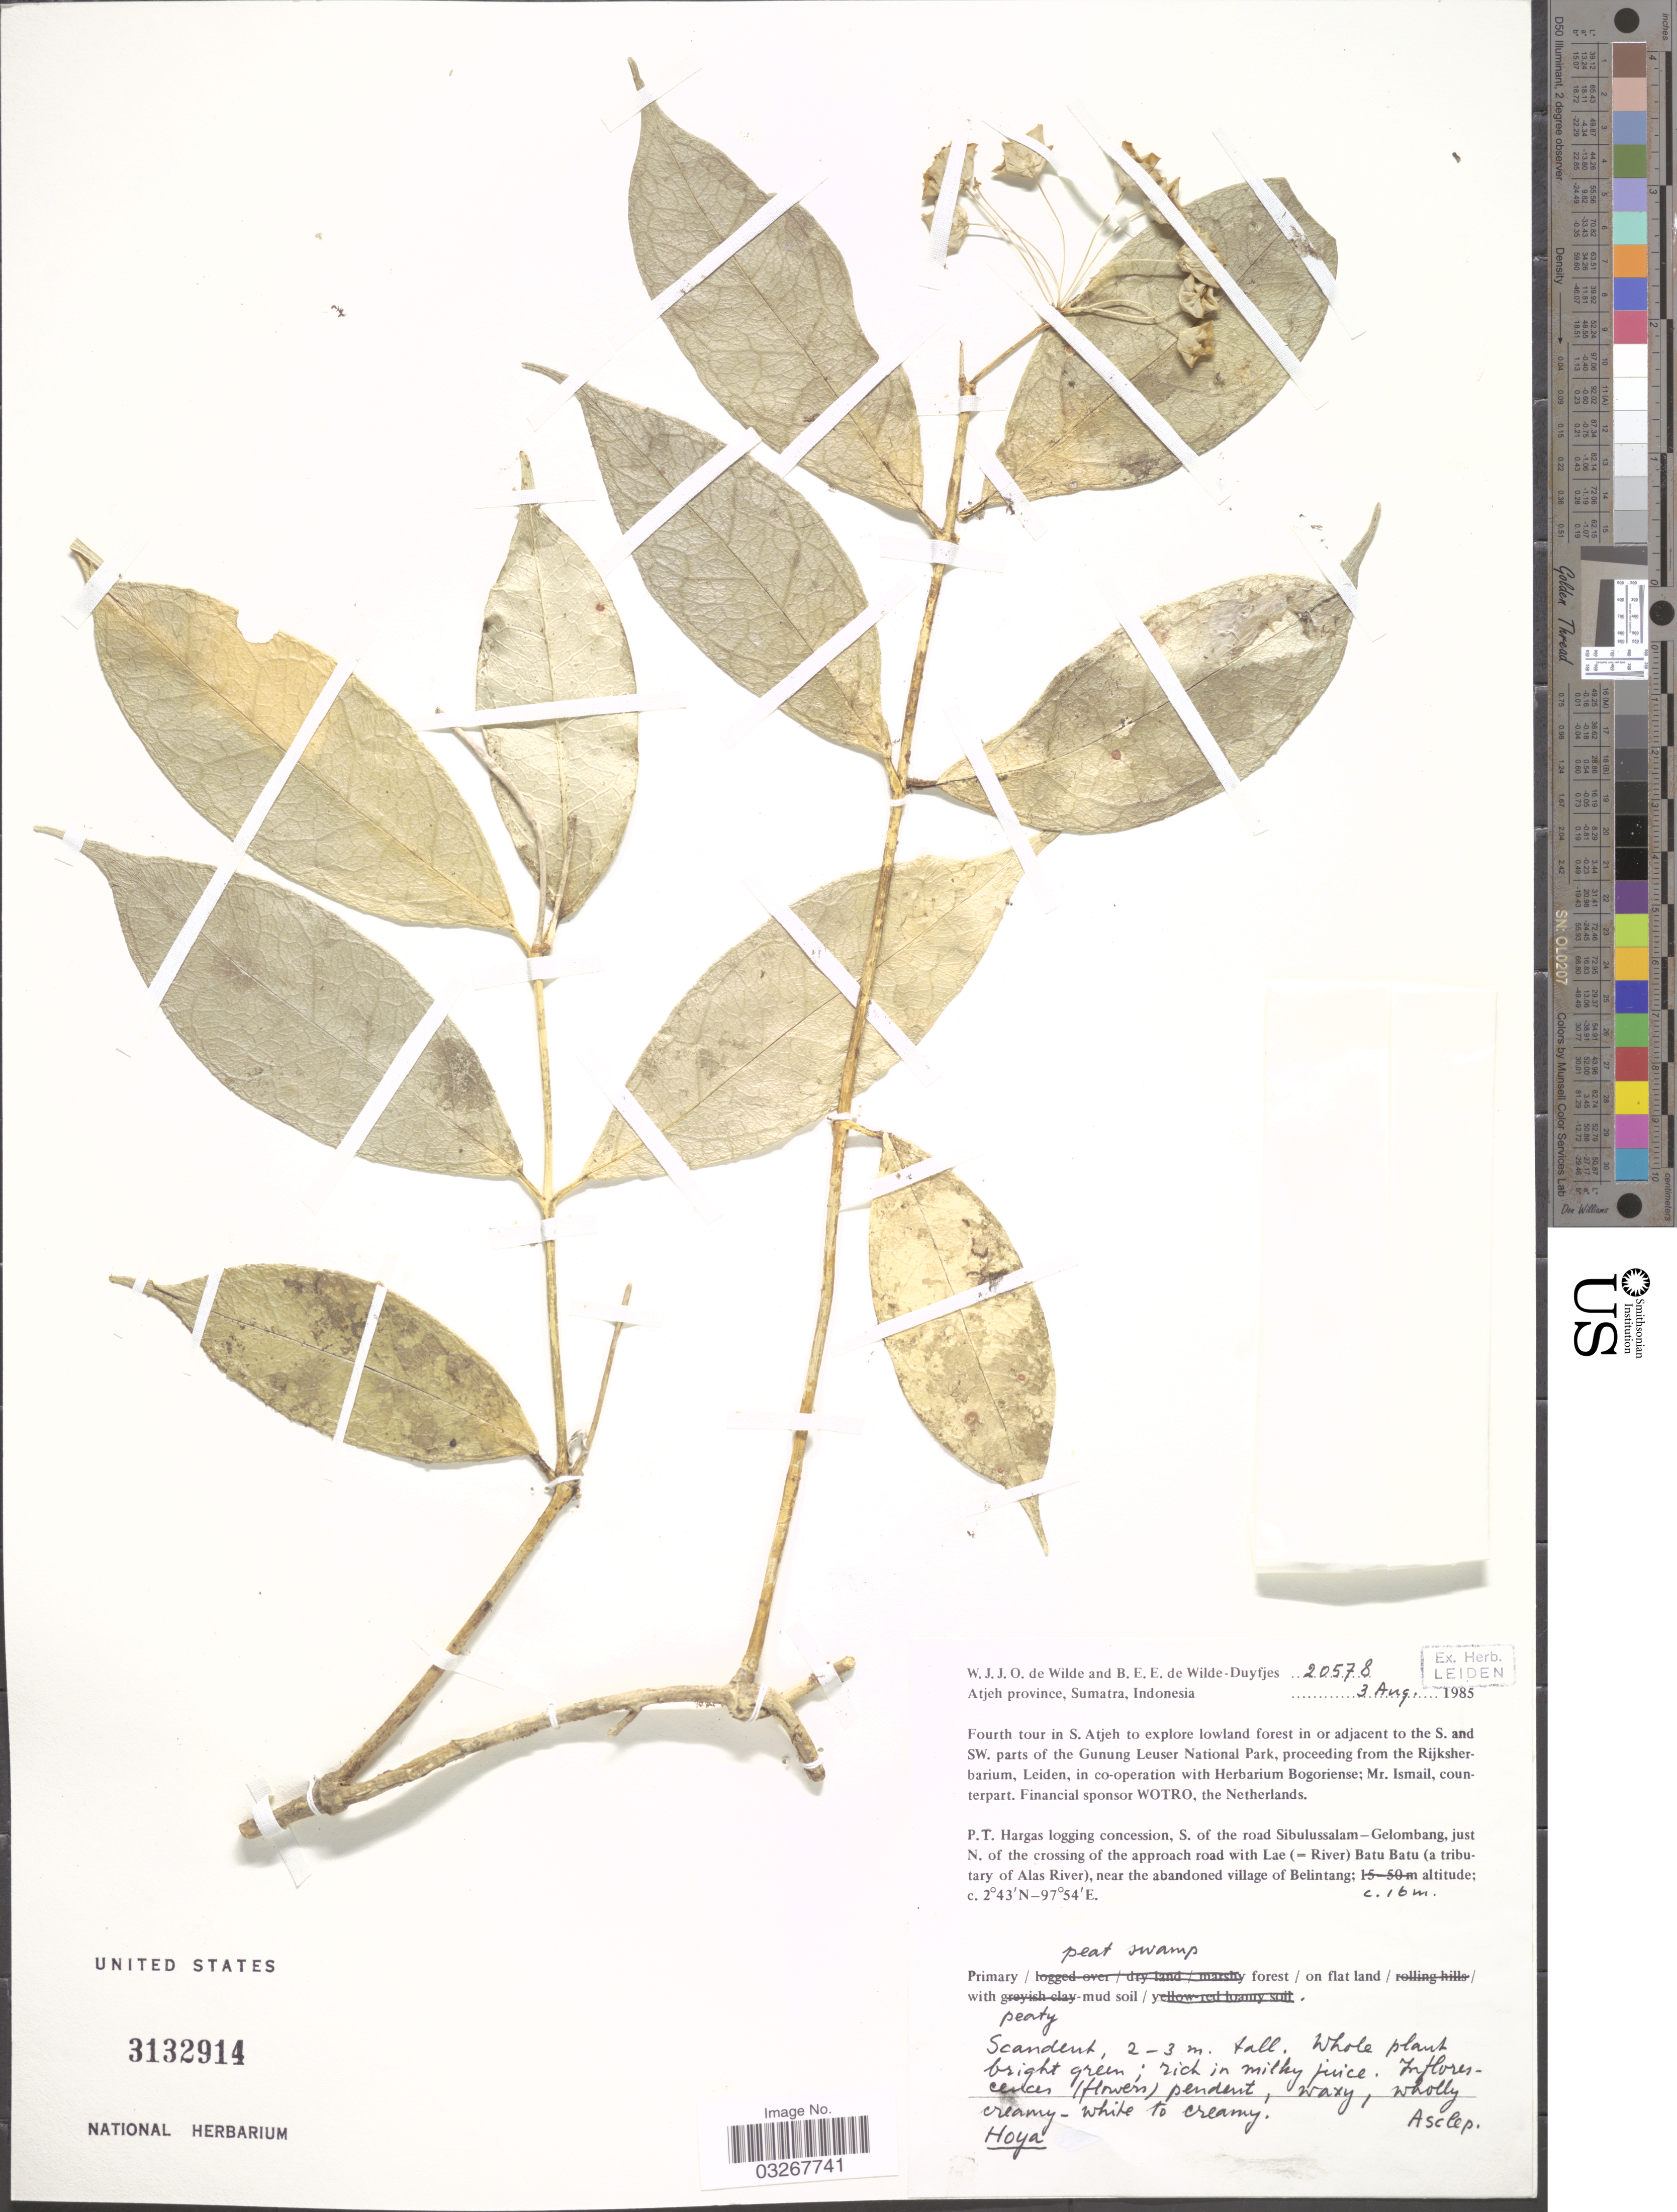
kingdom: Plantae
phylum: Tracheophyta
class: Magnoliopsida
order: Gentianales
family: Apocynaceae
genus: Hoya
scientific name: Hoya sp.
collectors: W. J. de Wilde & B. E. de Wilde-Duyfjes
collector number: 20578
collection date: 1985-08-03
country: Indonesia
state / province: Sumatra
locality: Atjeh province. S. Atjeh. P. T. Hargas logging concession, S. of the road Sibulussalam-Gelombang, just N. of the crossing of the approach road with Lae (=River) Batu Batu (a tributary of Alas River), near the abandoned village of Belintang.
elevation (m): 16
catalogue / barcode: US 3132914